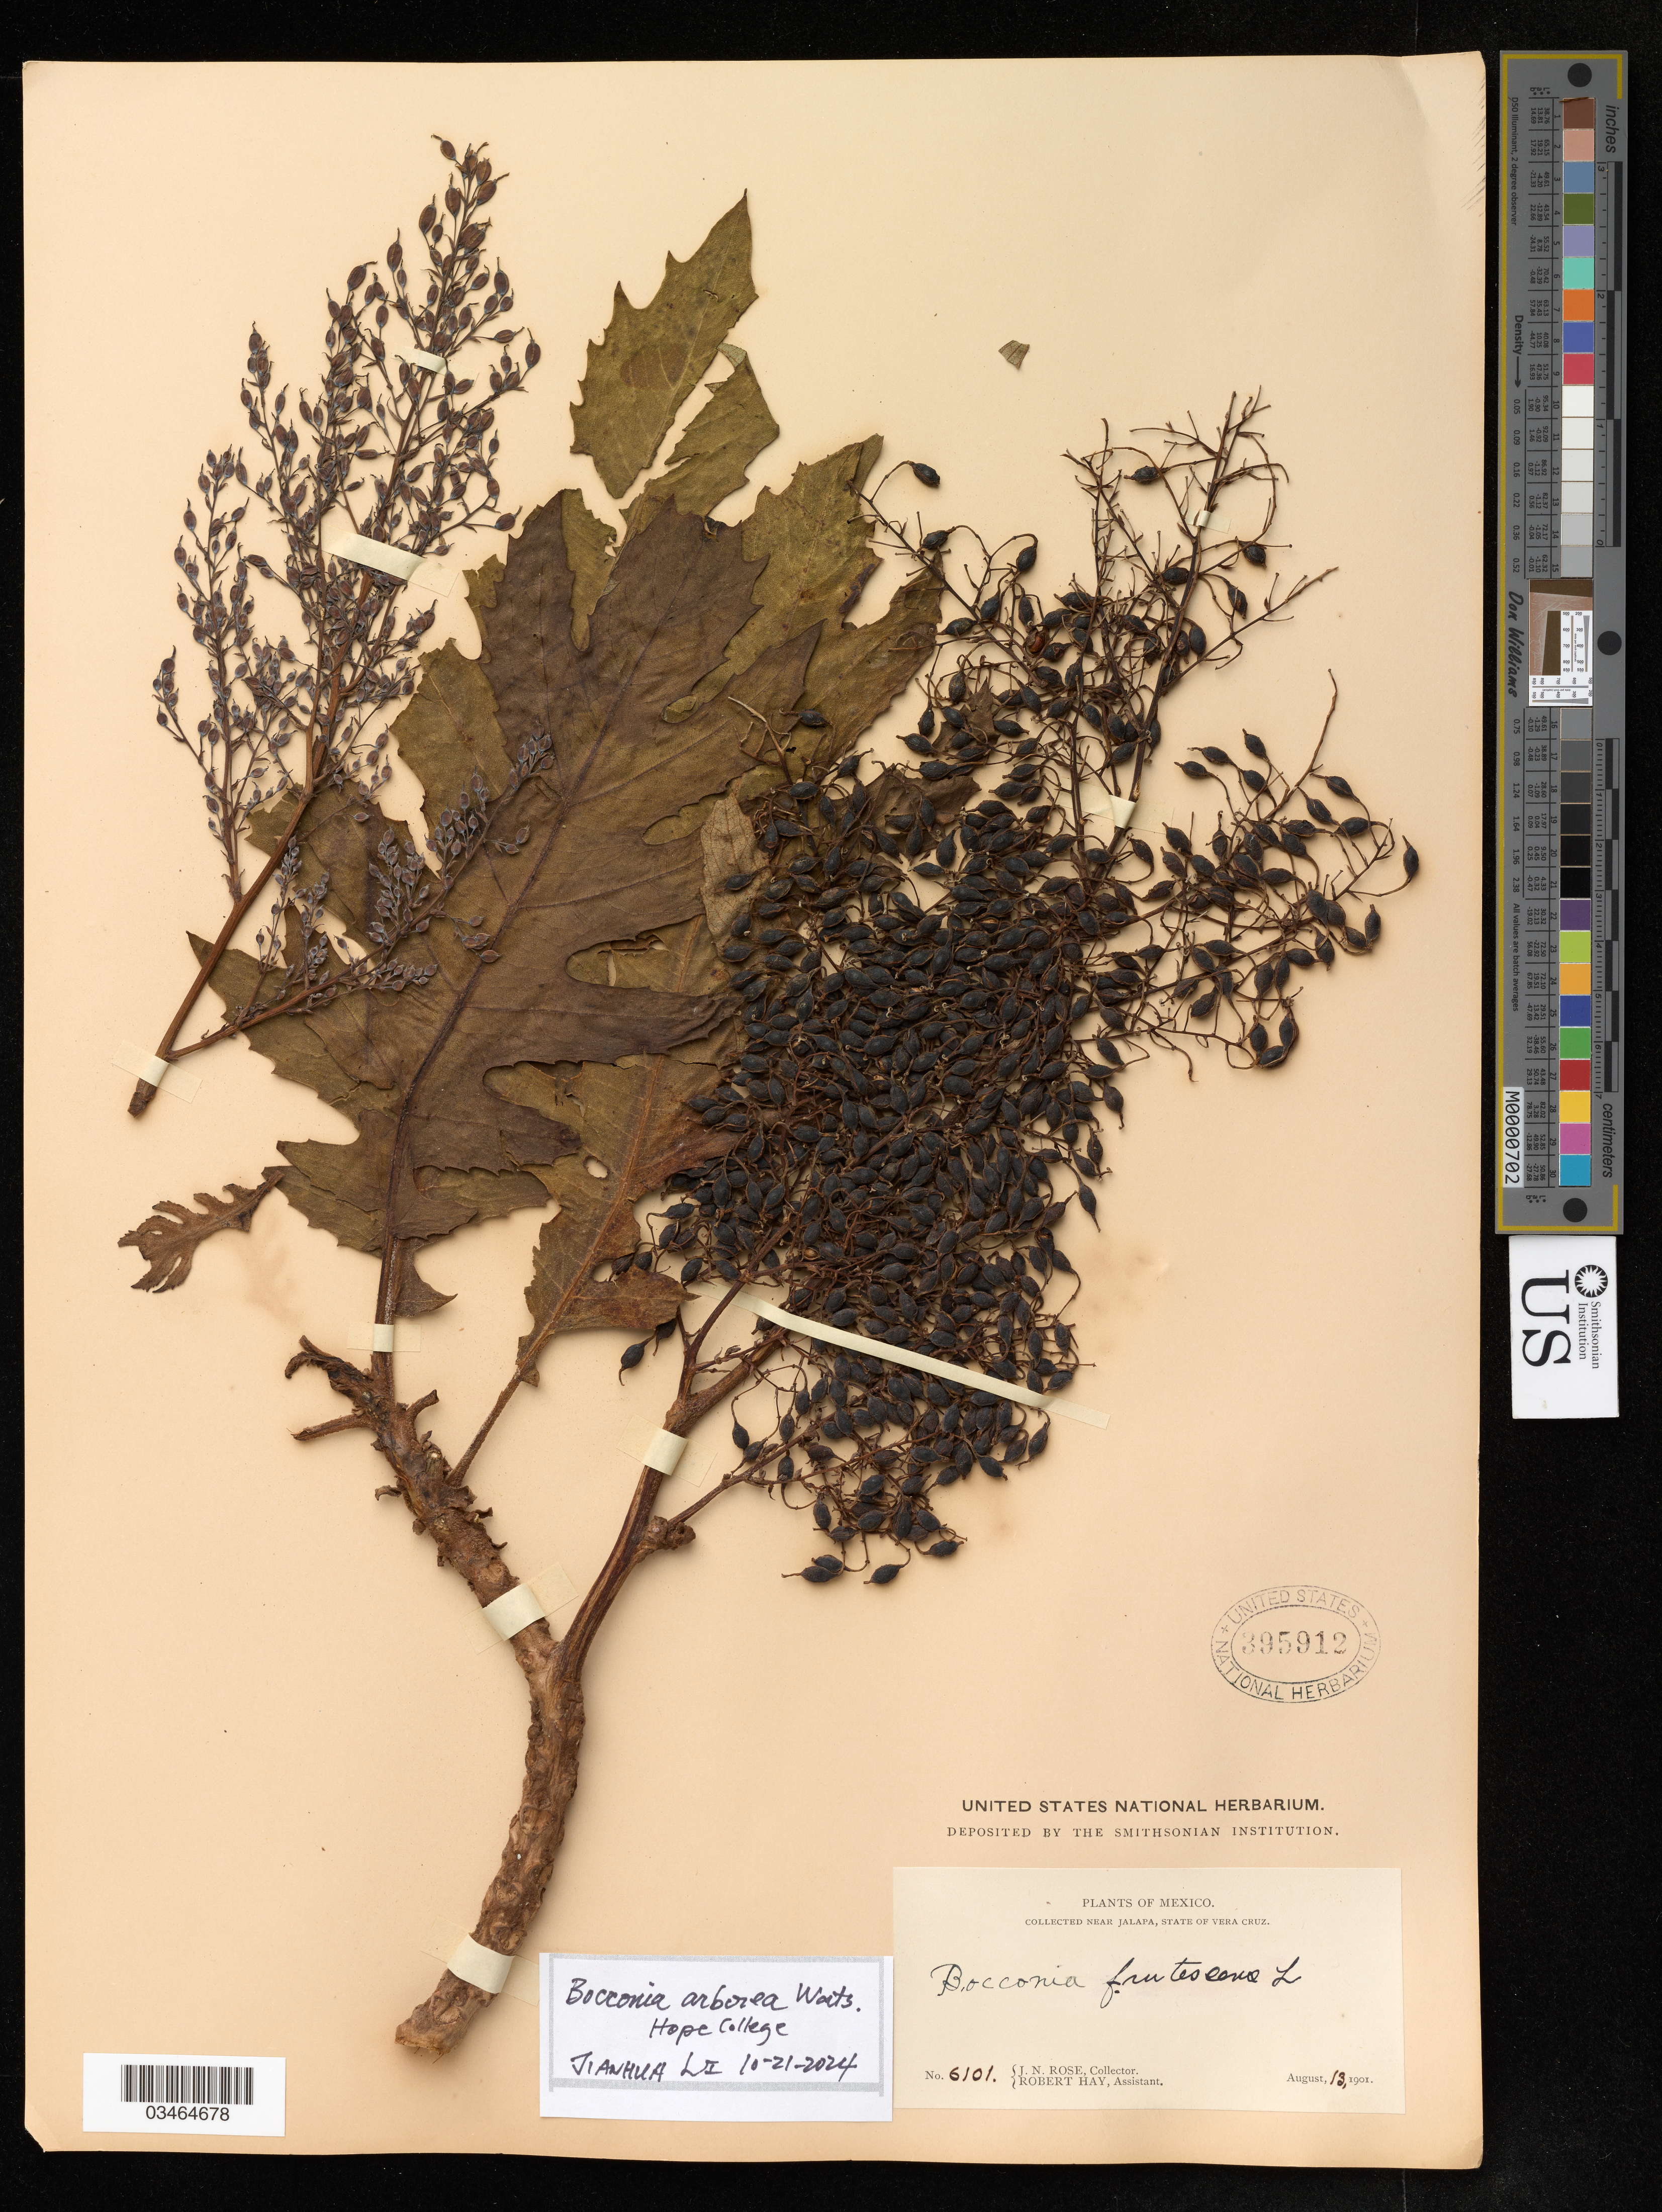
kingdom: Plantae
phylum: Tracheophyta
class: Magnoliopsida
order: Ranunculales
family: Papaveraceae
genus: Bocconia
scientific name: Bocconia arborea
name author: S. Watson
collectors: R. Hay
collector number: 6101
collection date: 1901-08-13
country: Mexico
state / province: Veracruz Llave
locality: Near Jalapa.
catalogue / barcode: US 395912